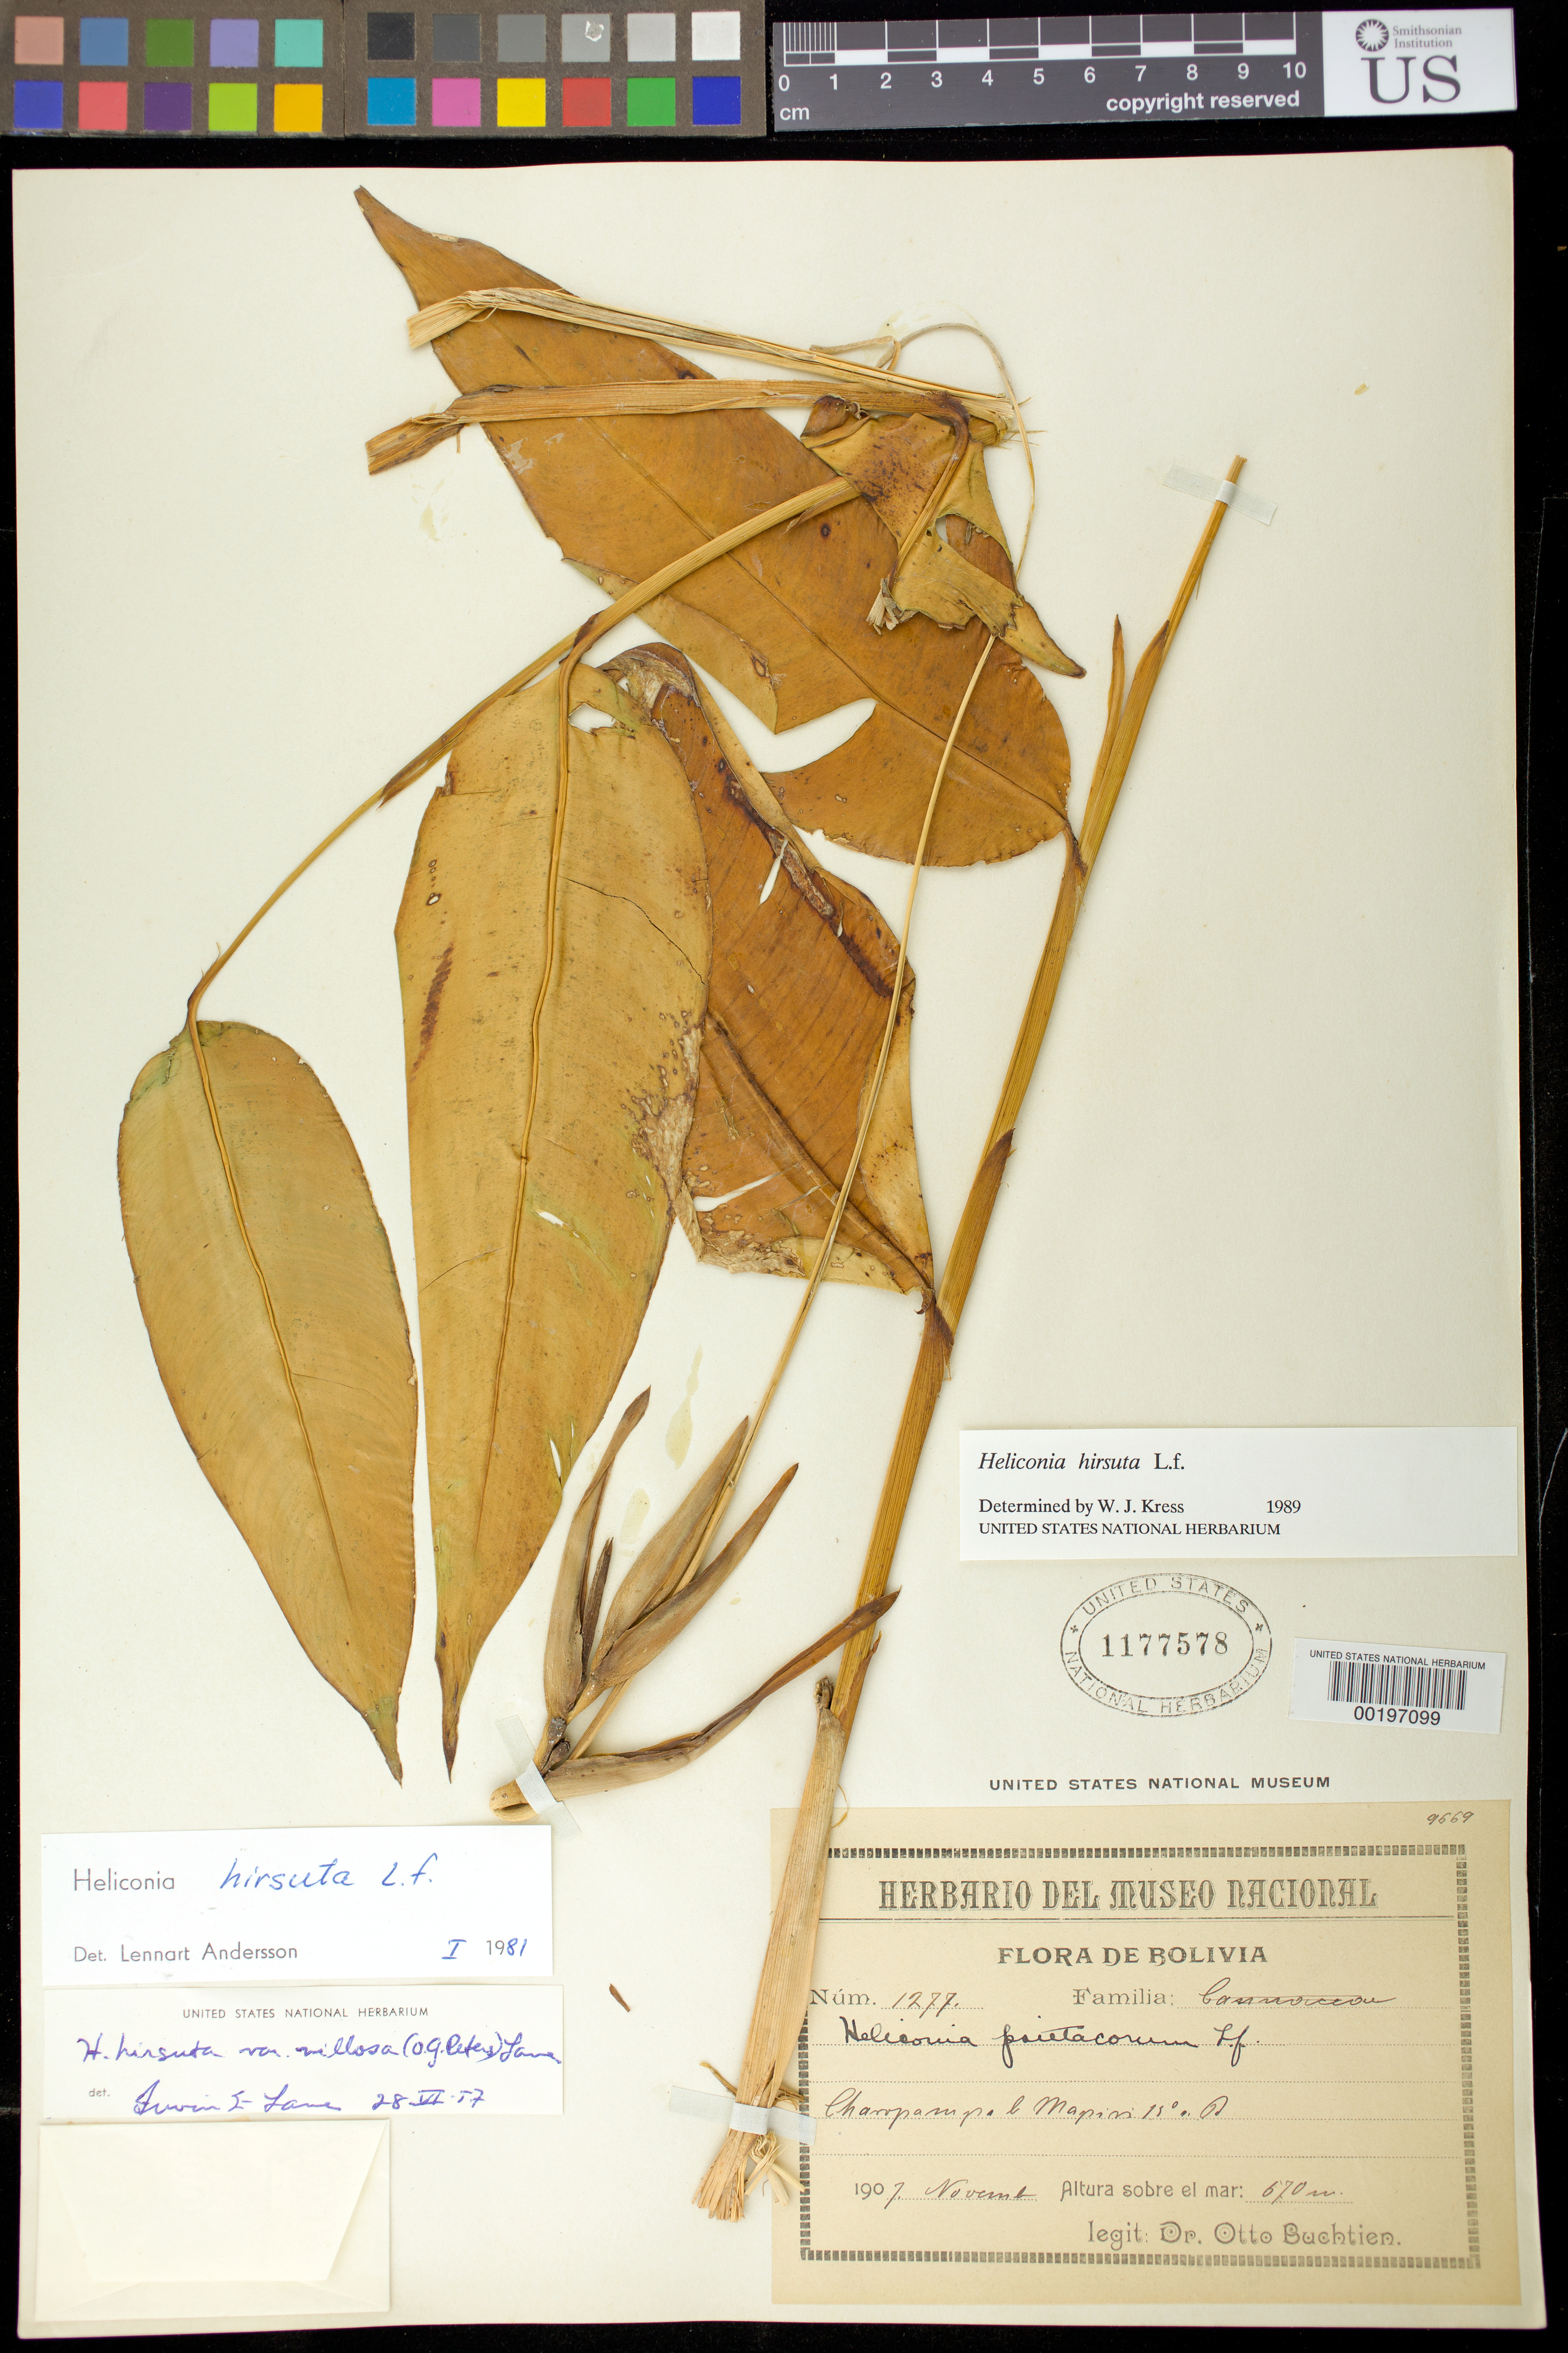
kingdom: Plantae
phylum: Tracheophyta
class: Liliopsida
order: Zingiberales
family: Heliconiaceae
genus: Heliconia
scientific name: Heliconia hirsuta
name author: L. f.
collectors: O. Buchtien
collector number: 1277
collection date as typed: Nov 1907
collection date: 1907-11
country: Bolivia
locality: Charopampa Mapiri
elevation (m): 670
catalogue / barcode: US 1177578